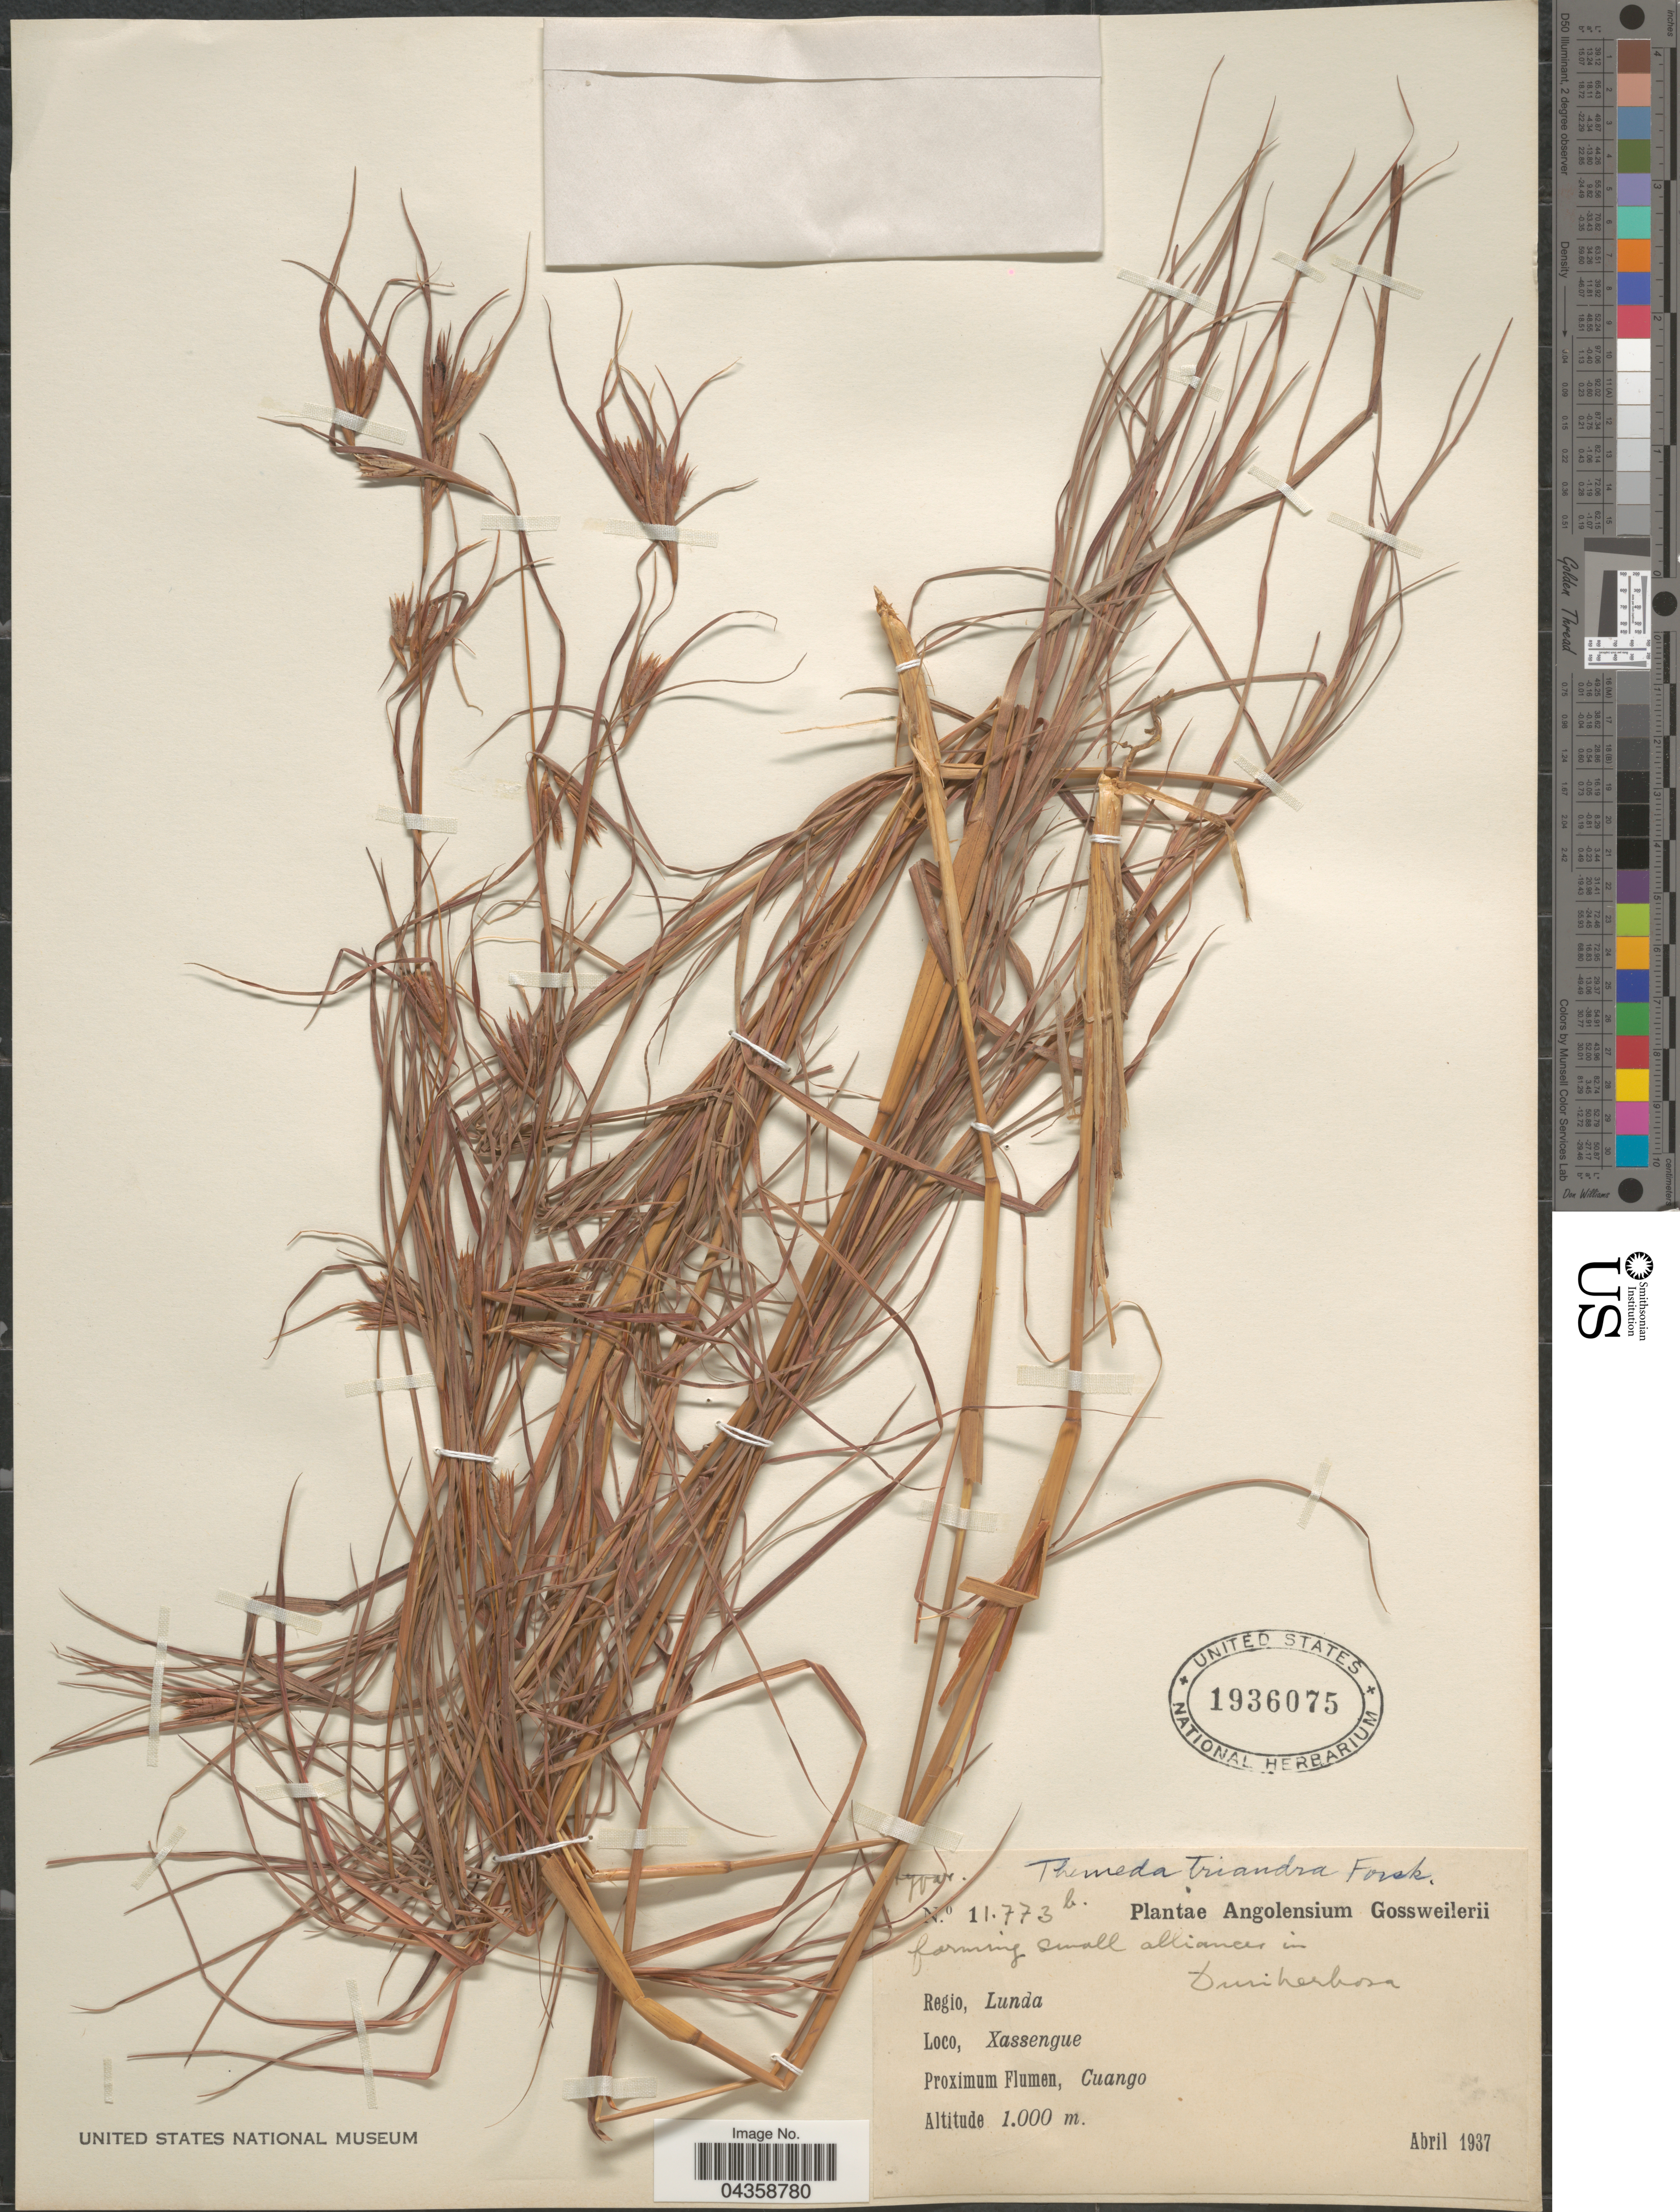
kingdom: Plantae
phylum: Tracheophyta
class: Liliopsida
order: Poales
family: Poaceae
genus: Themeda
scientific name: Themeda triandra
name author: Forssk.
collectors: -. Gossweiler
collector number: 11773b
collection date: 1937-04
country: Angola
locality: Regio, Lunda. Xassengue. Proximum Flumen, Cuango.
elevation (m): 1000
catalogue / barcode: US 1936075